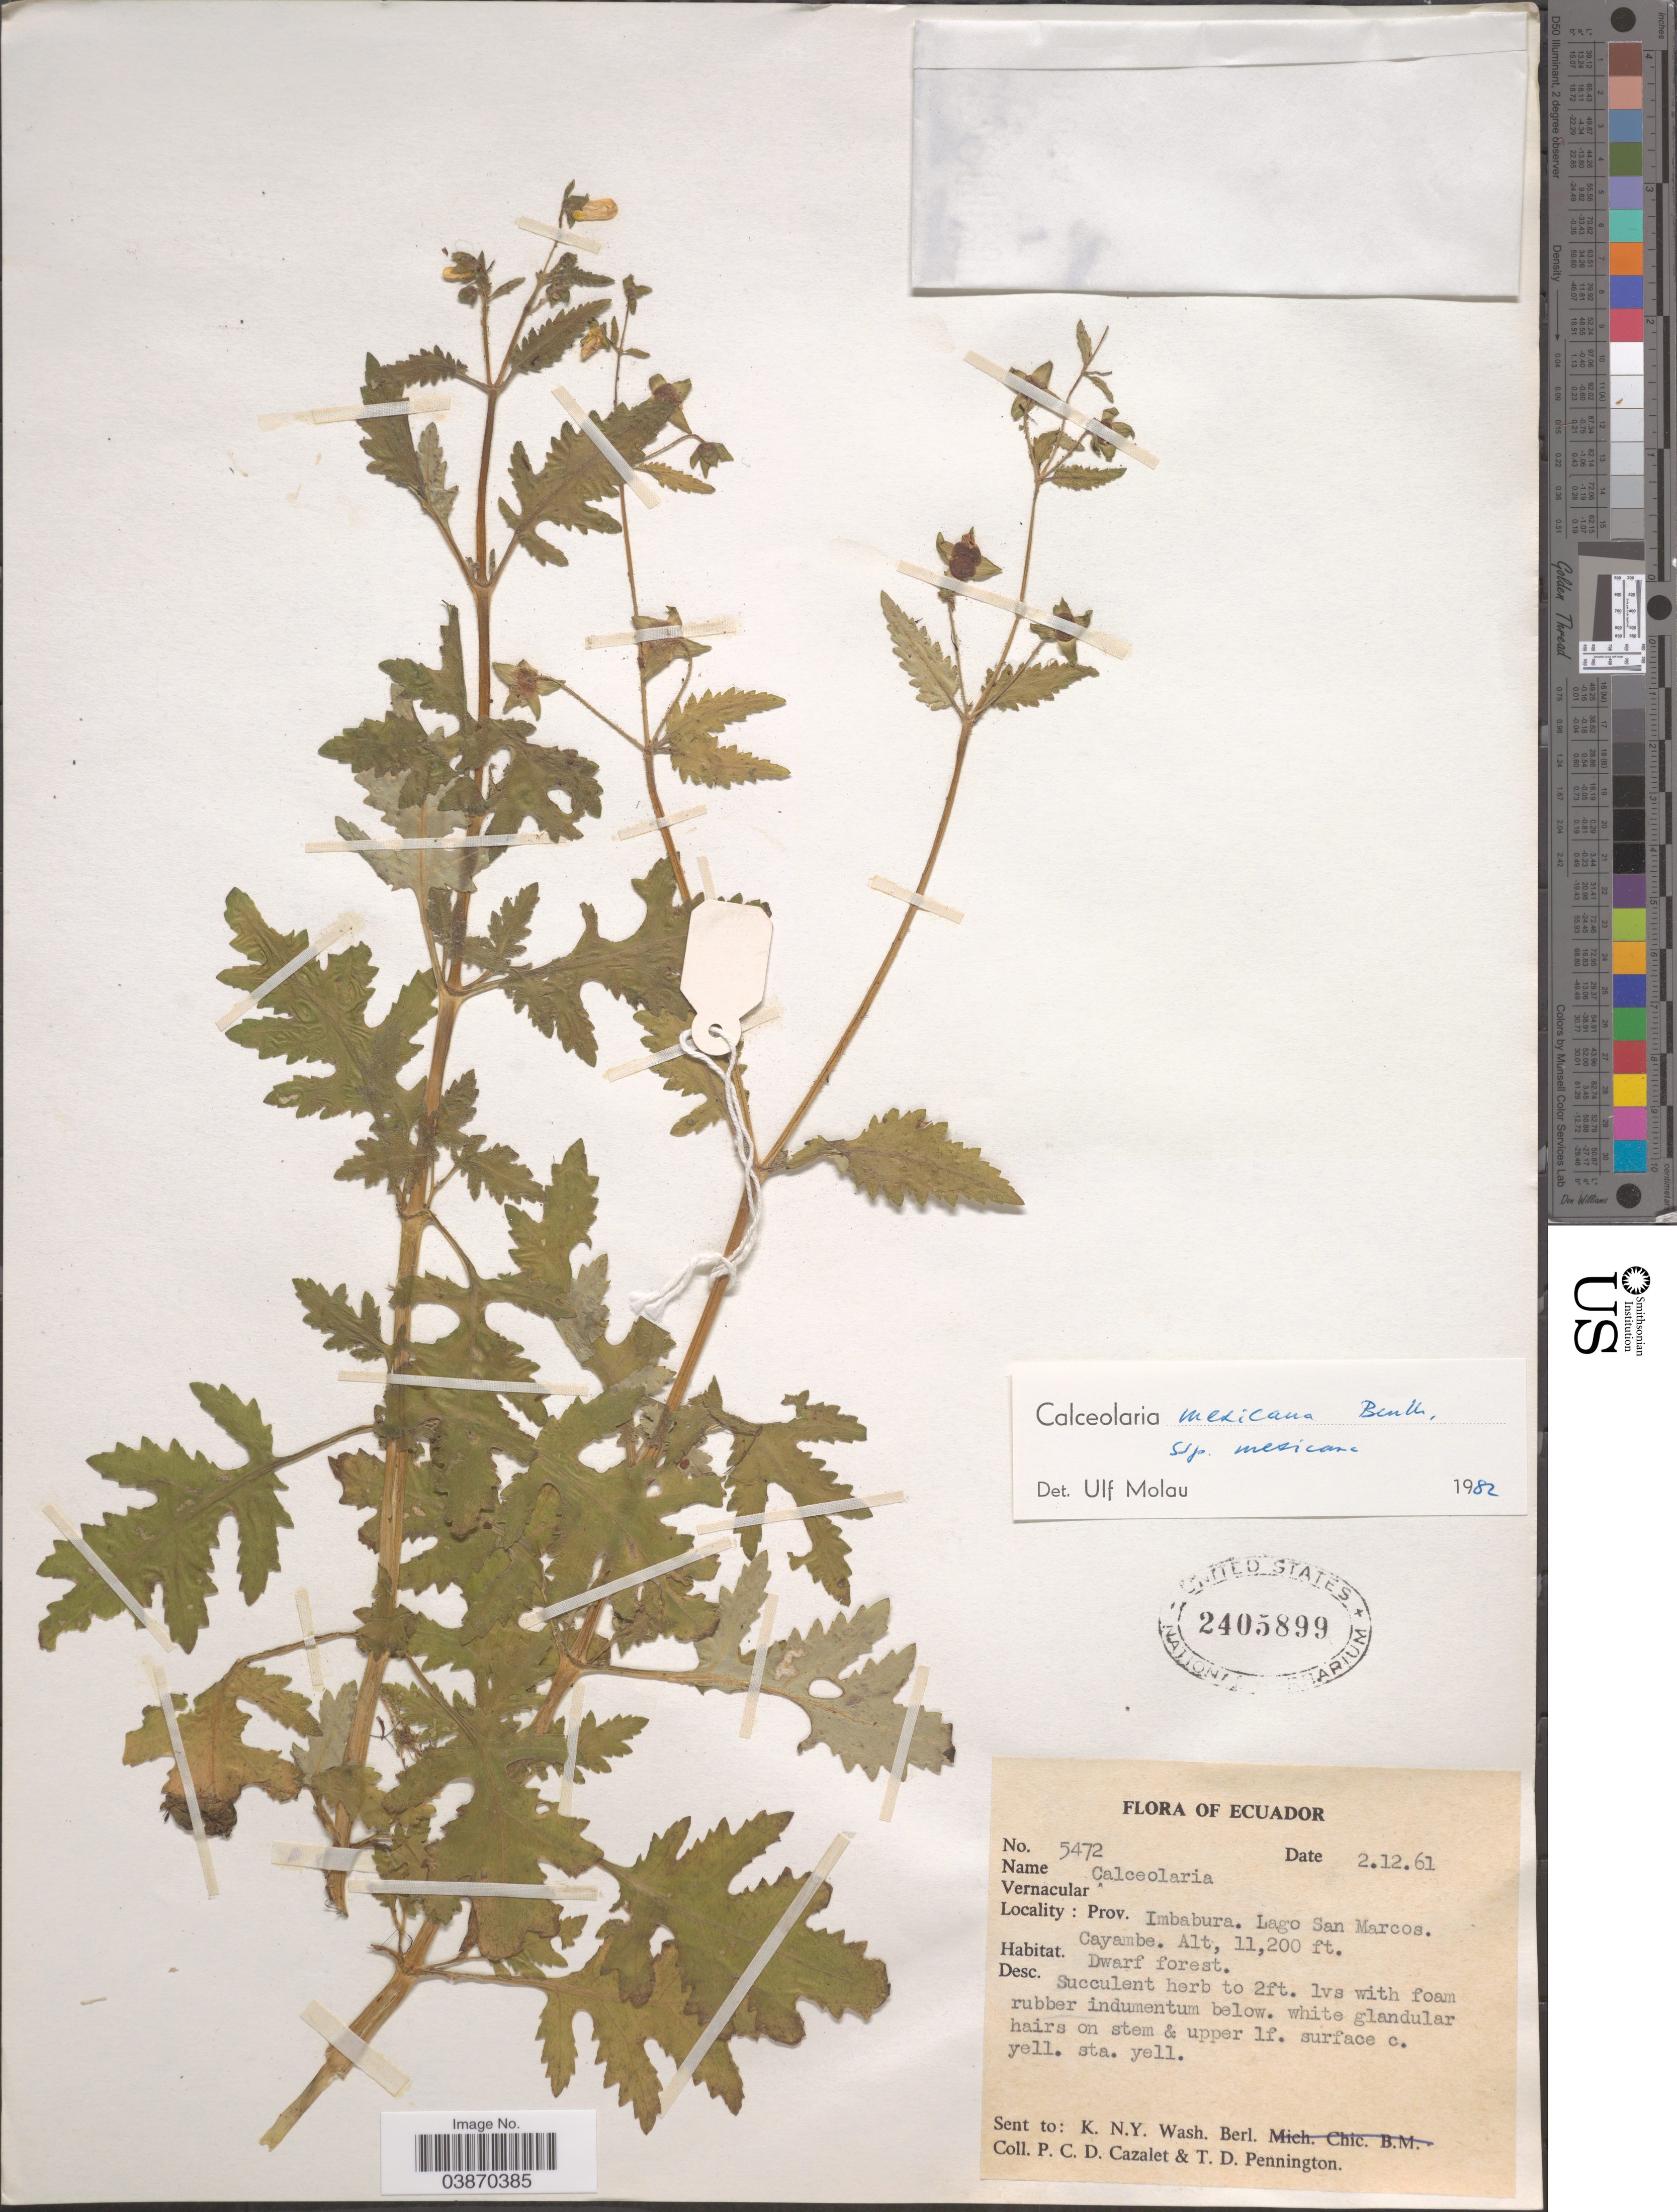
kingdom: Plantae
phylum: Tracheophyta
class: Magnoliopsida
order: Lamiales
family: Calceolariaceae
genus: Calceolaria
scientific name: Calceolaria mexicana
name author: Benth.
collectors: P. C. D. Cazalet & T. D. Pennington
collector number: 5472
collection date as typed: Transcribed d/m/y: 2/12/61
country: Ecuador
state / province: Imbabura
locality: Lago San Marcos. Cayambe.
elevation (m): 3414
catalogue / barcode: US 2405899